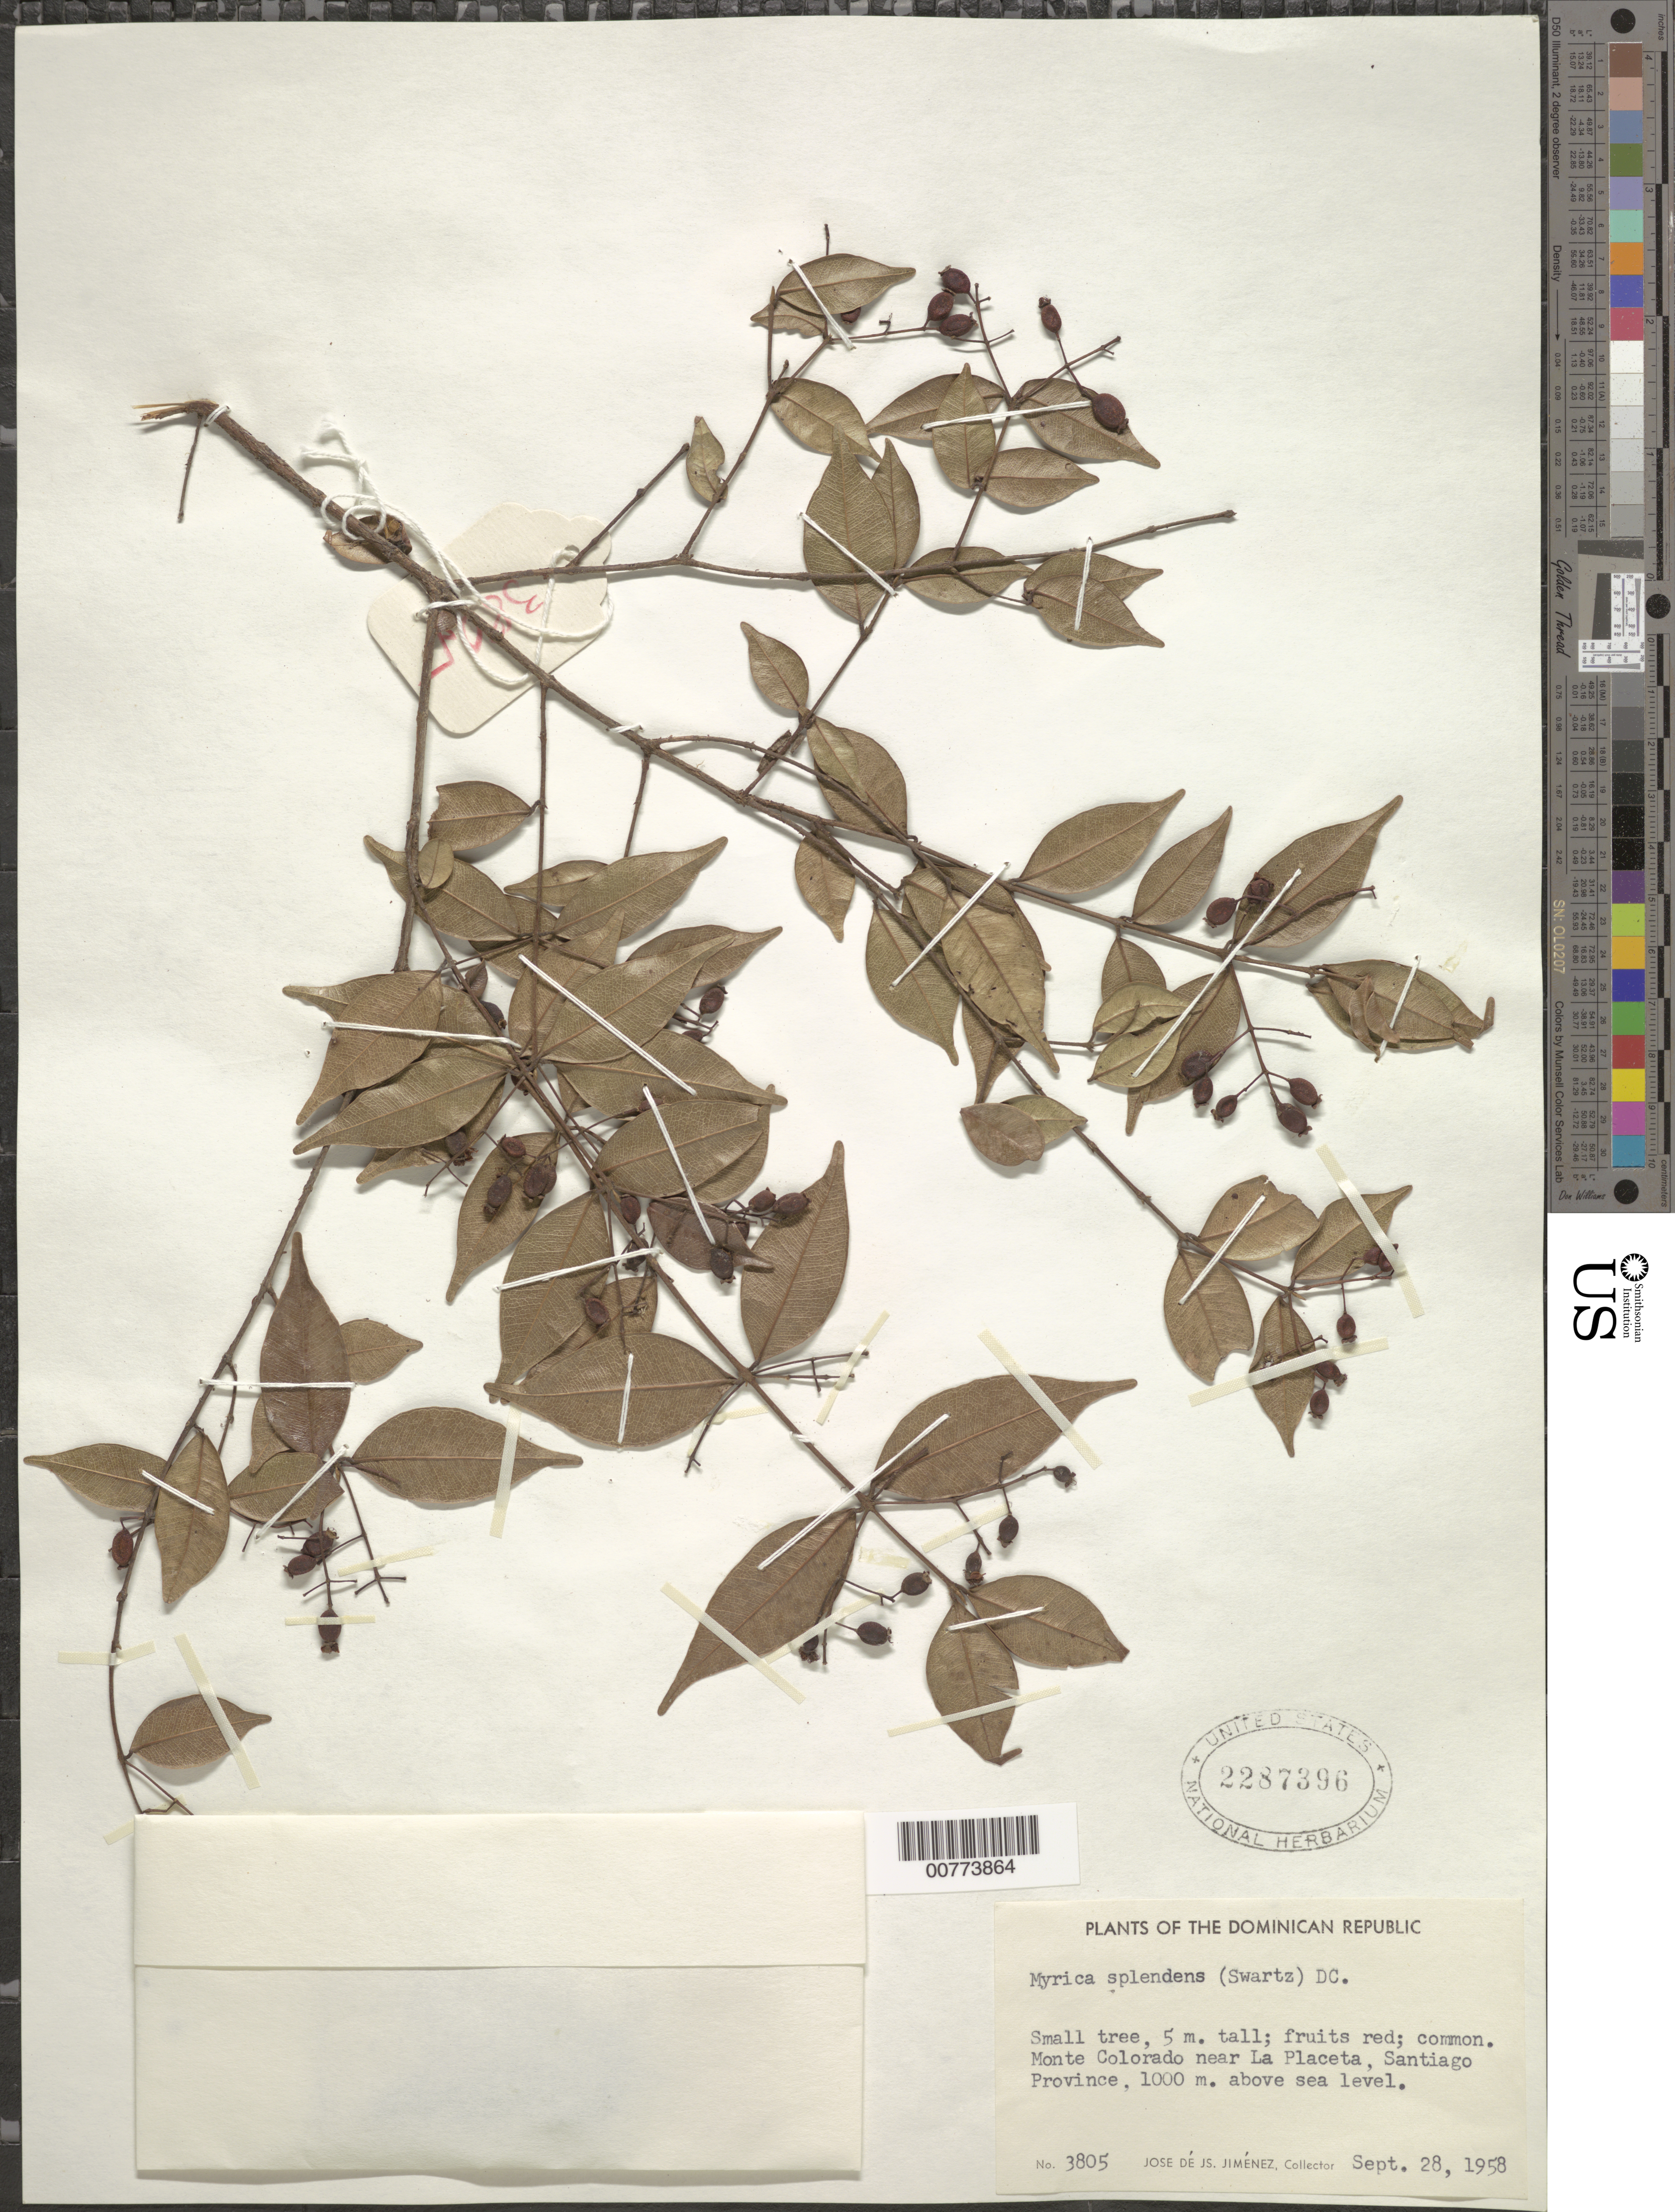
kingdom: Plantae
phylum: Tracheophyta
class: Magnoliopsida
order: Myrtales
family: Myrtaceae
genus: Myrcia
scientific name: Myrcia splendens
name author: (Sw.) DC.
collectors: J. J. Jiménez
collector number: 3805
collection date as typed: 28 Sep 1958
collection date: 1958-09-28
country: Dominican Republic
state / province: Santiago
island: Hispaniola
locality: Monte Colorado near La Placeta.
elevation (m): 1000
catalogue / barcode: US 2287396